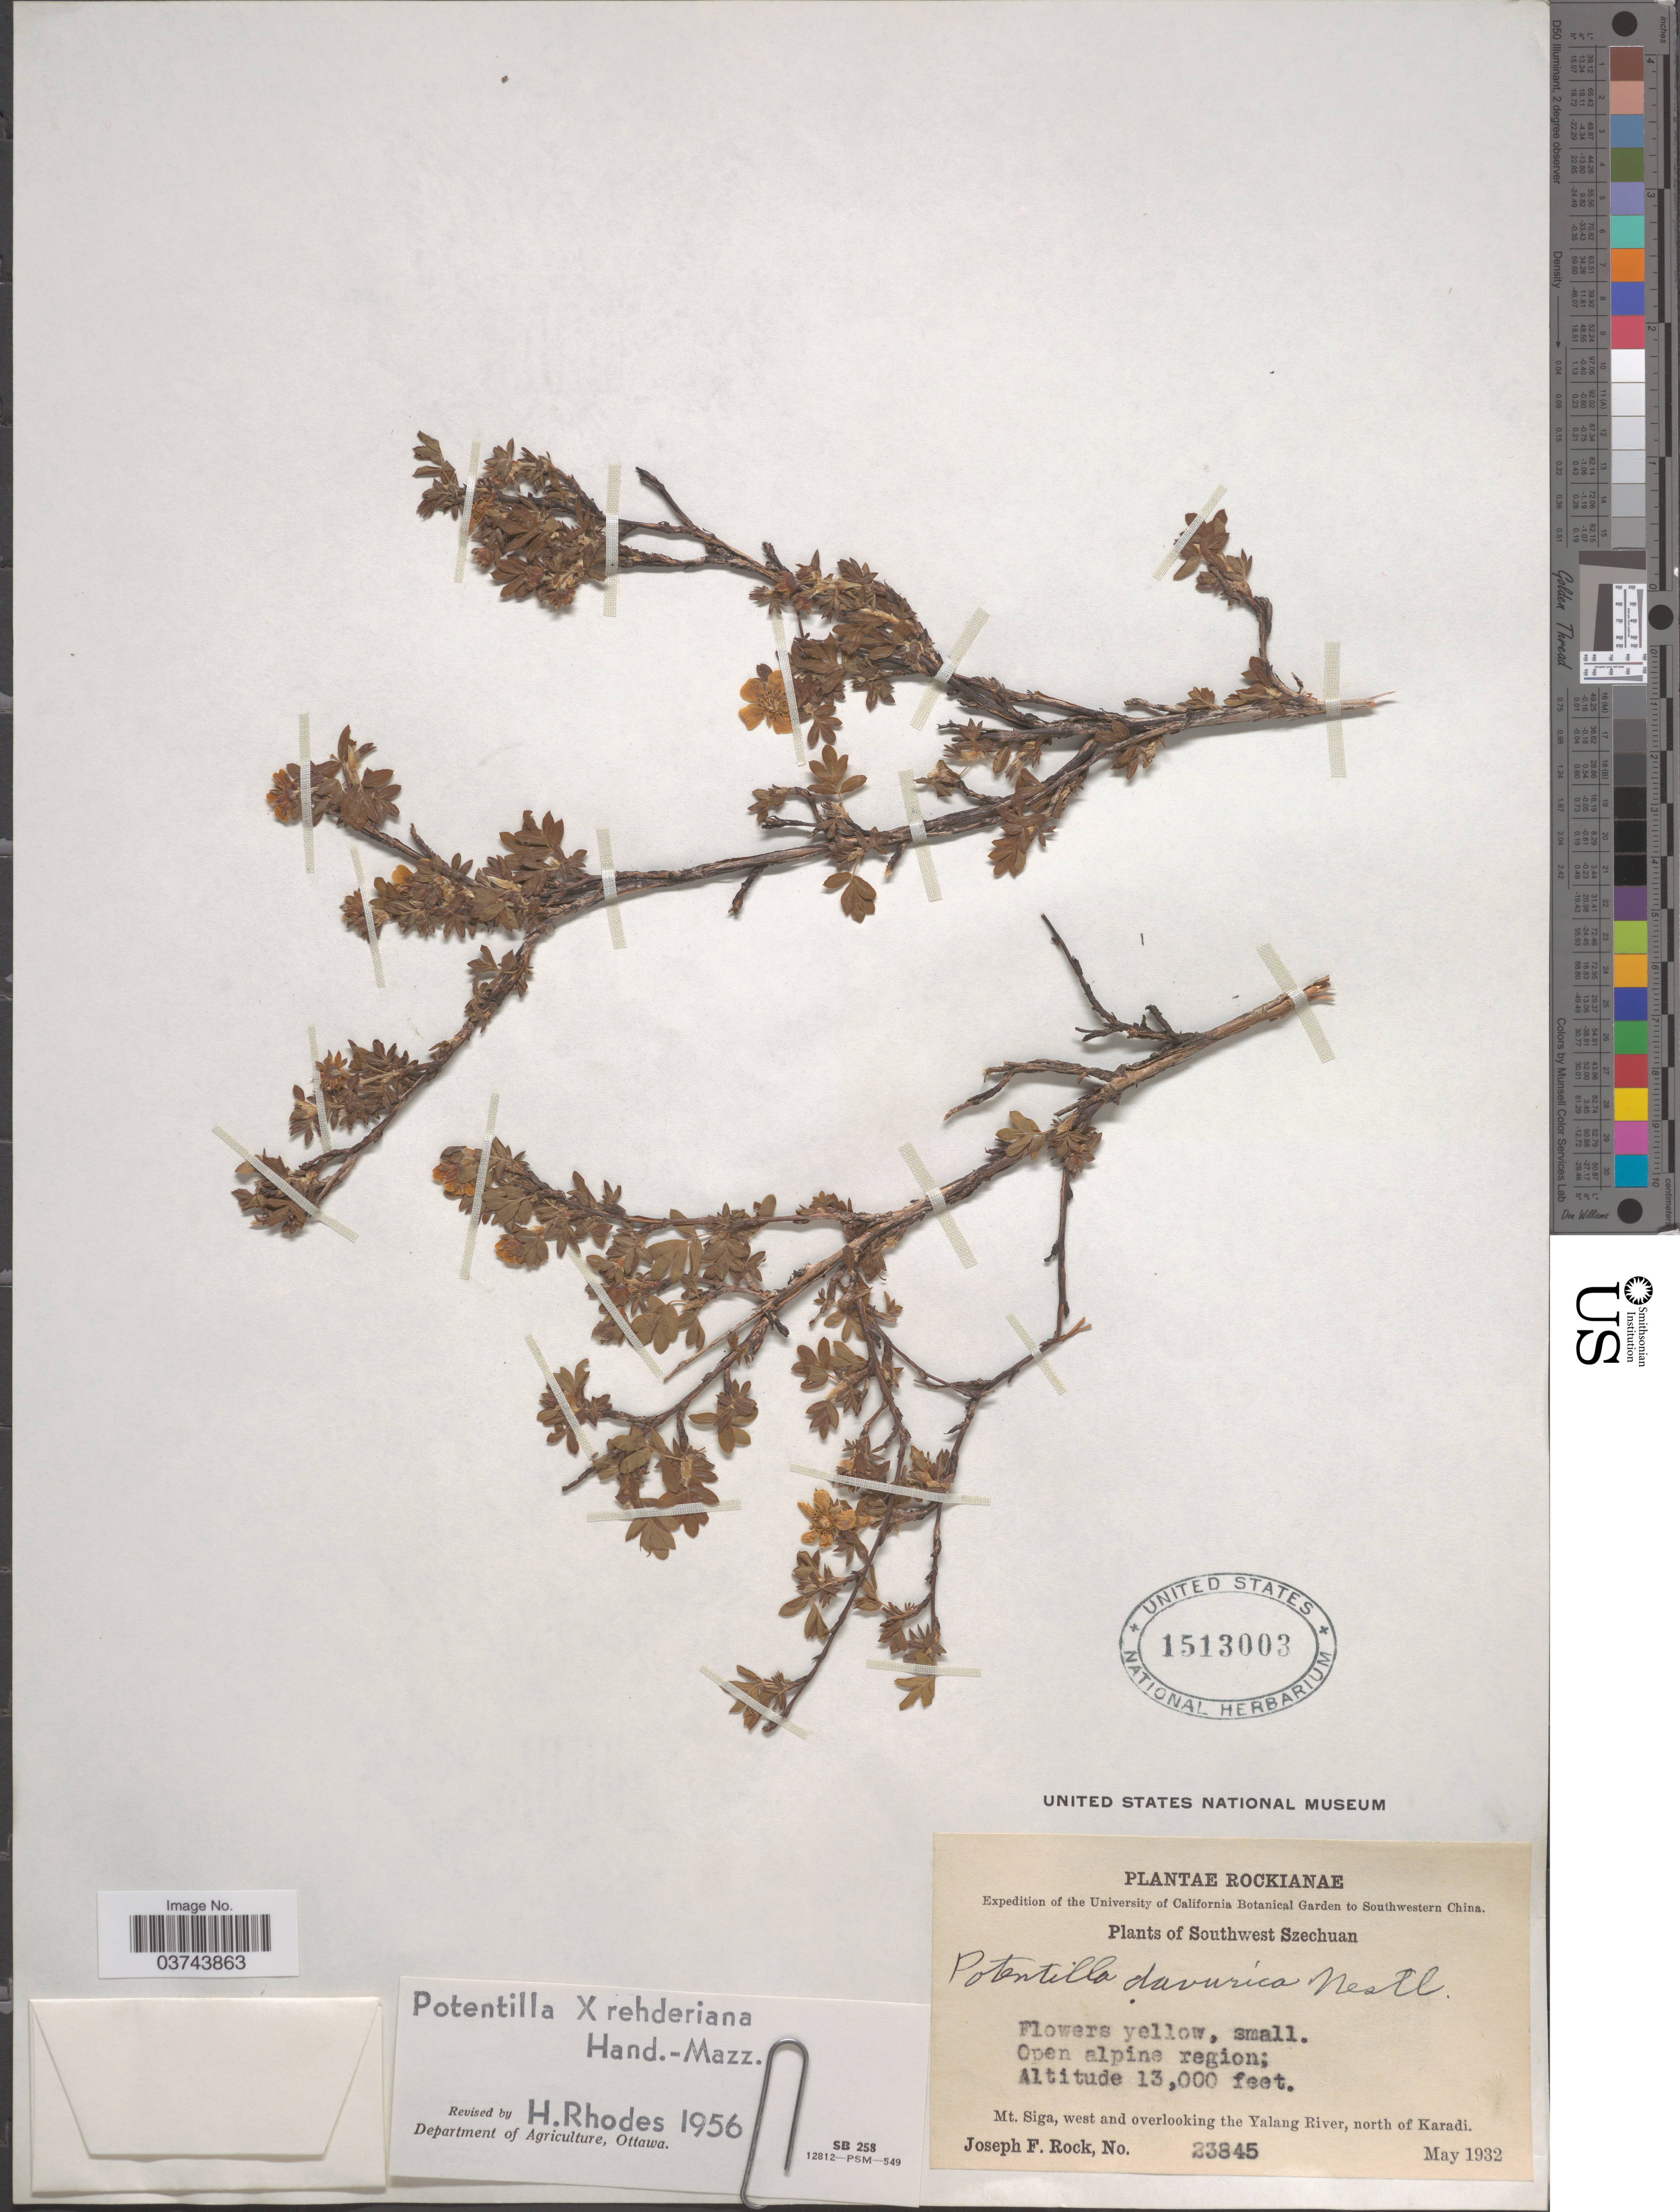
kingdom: Plantae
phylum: Tracheophyta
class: Magnoliopsida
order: Rosales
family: Rosaceae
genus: Dasiphora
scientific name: Dasiphora parvifolia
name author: (Fisch. ex Lehm.) Juz.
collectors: J. F. Rock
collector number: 23845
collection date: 1932-05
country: China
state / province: Sichuan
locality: Southwestern China. Southwest Szechuan. Mt. Siga, west and overlooking the Yalang river, north of Karadi.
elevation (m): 3962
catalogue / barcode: US 1513003